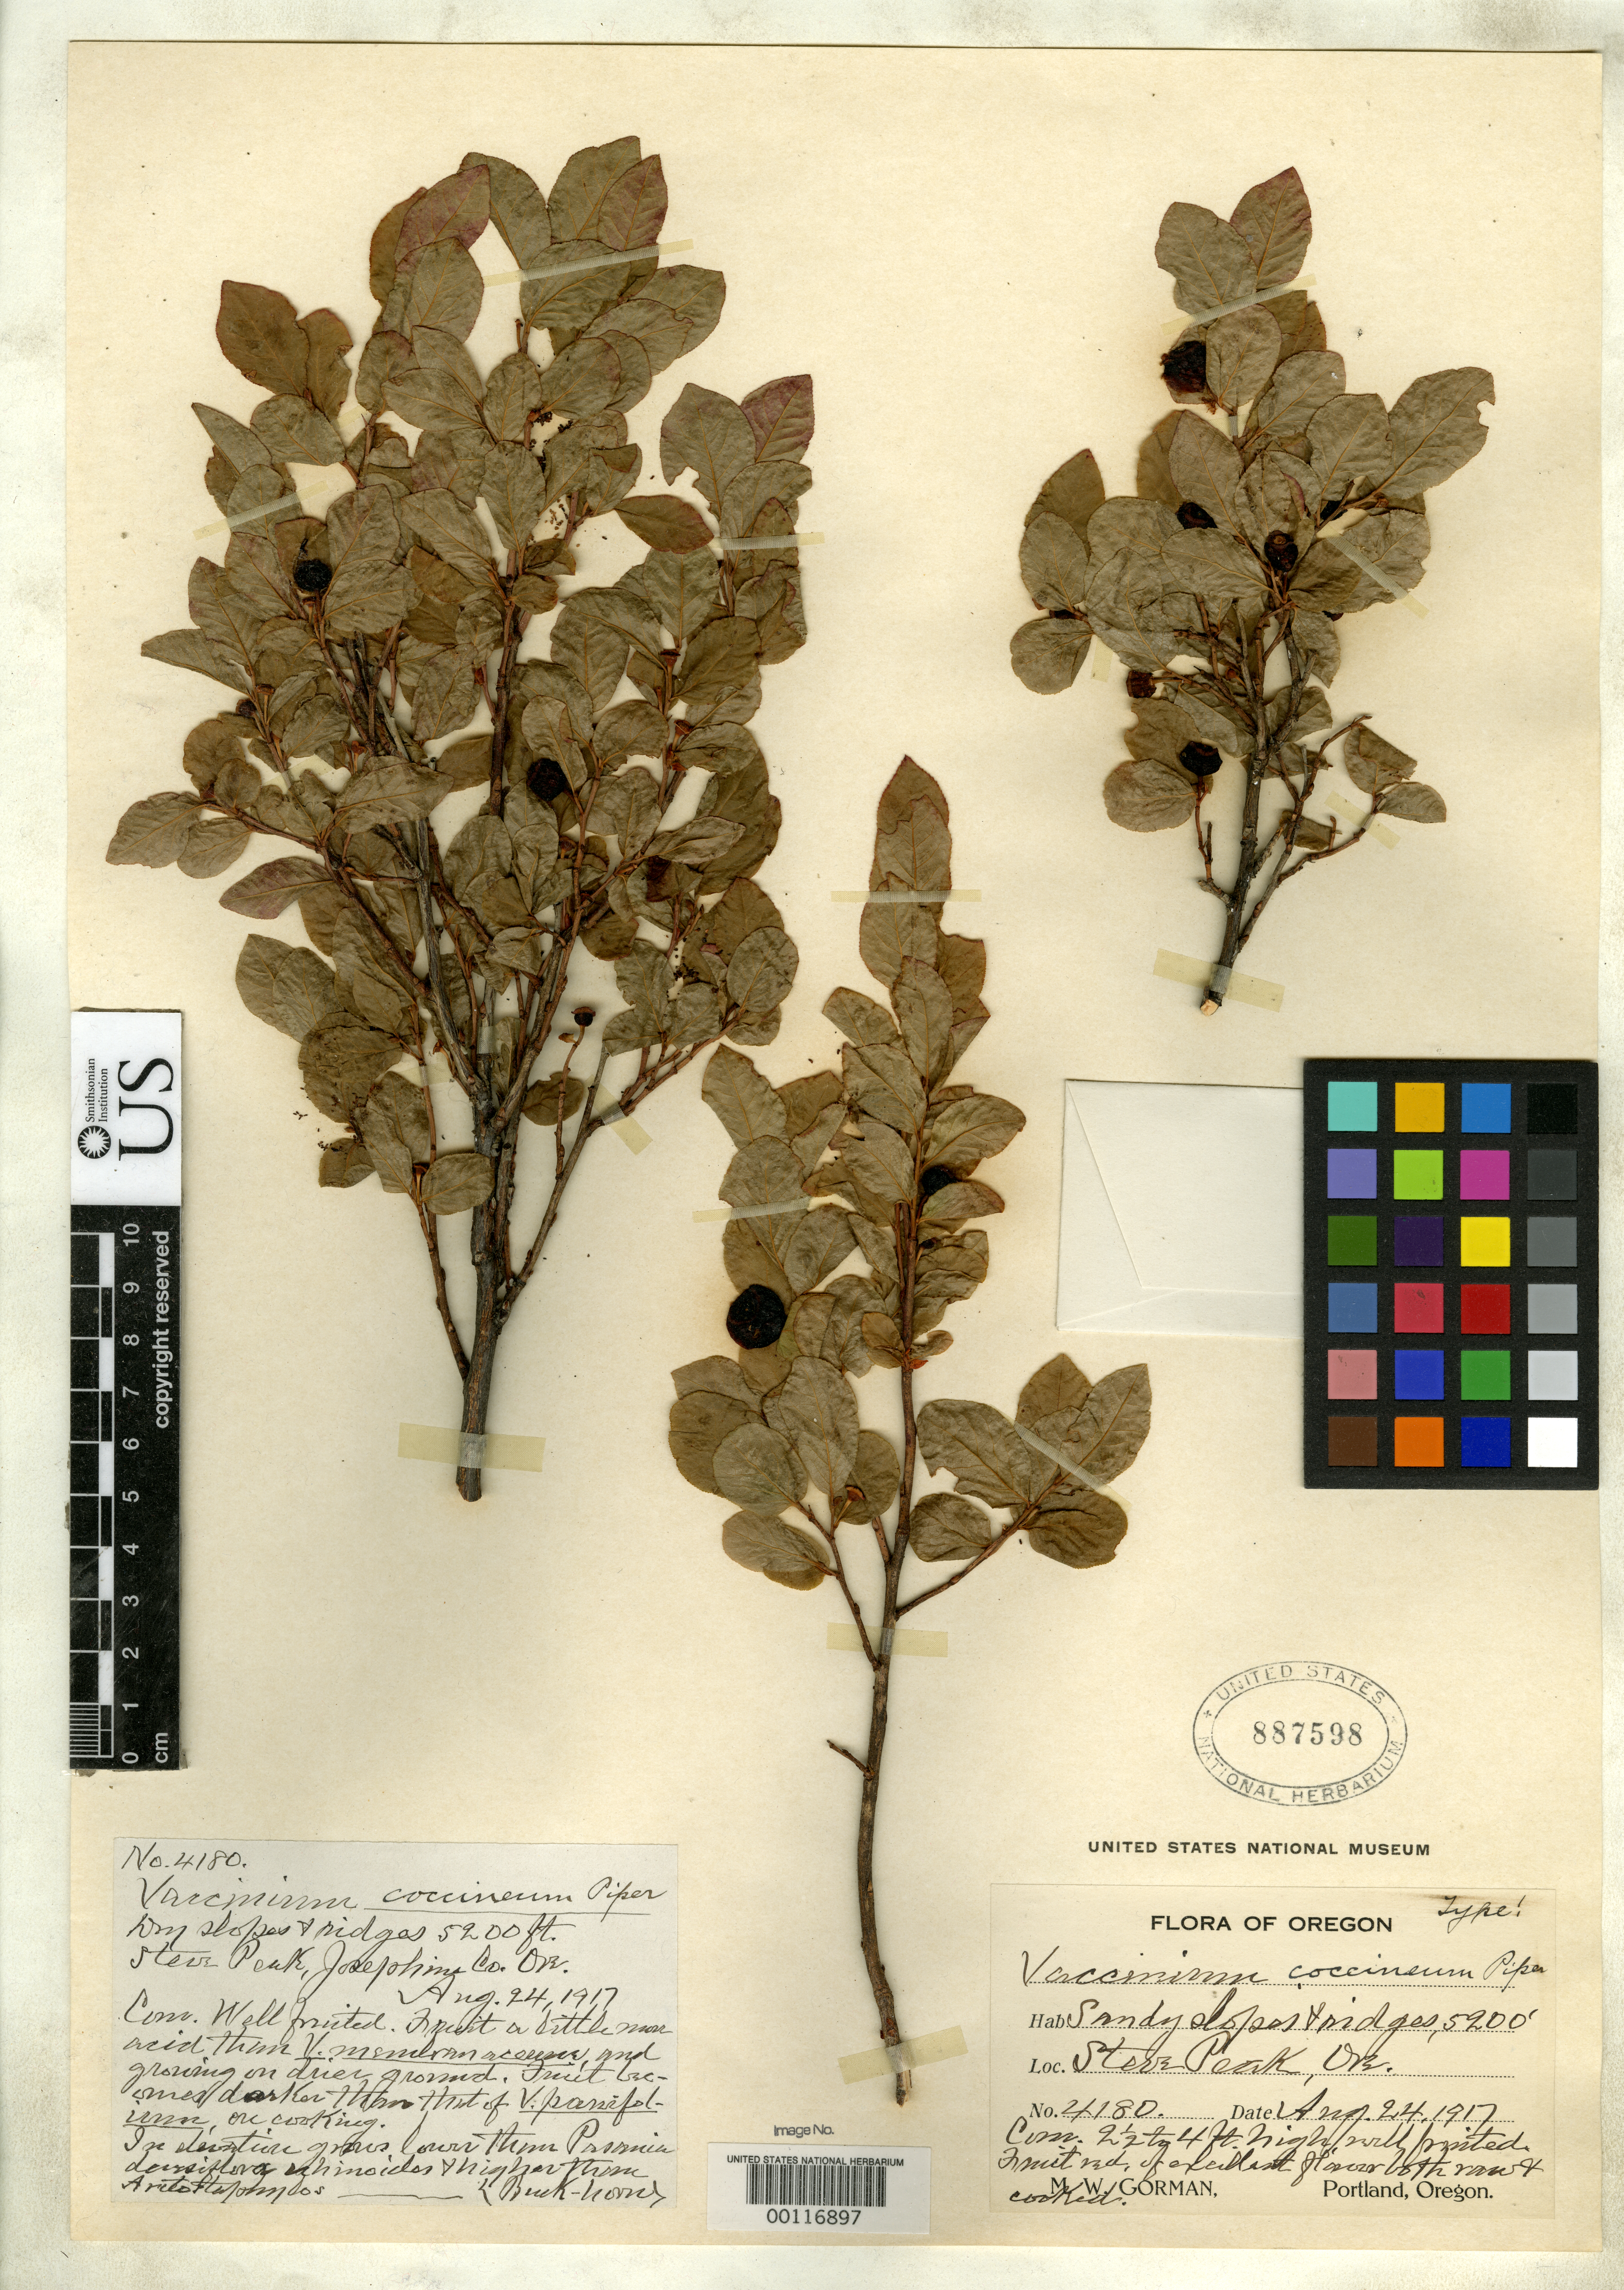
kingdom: Plantae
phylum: Tracheophyta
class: Magnoliopsida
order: Ericales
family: Ericaceae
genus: Vaccinium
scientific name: Vaccinium coccineum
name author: Piper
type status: Isotype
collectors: M. W. Gorman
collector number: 4180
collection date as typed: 24 Aug 1917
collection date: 1917-08-24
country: United States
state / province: Oregon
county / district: Josephine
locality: Steve Peak.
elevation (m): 1585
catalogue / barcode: US 887598